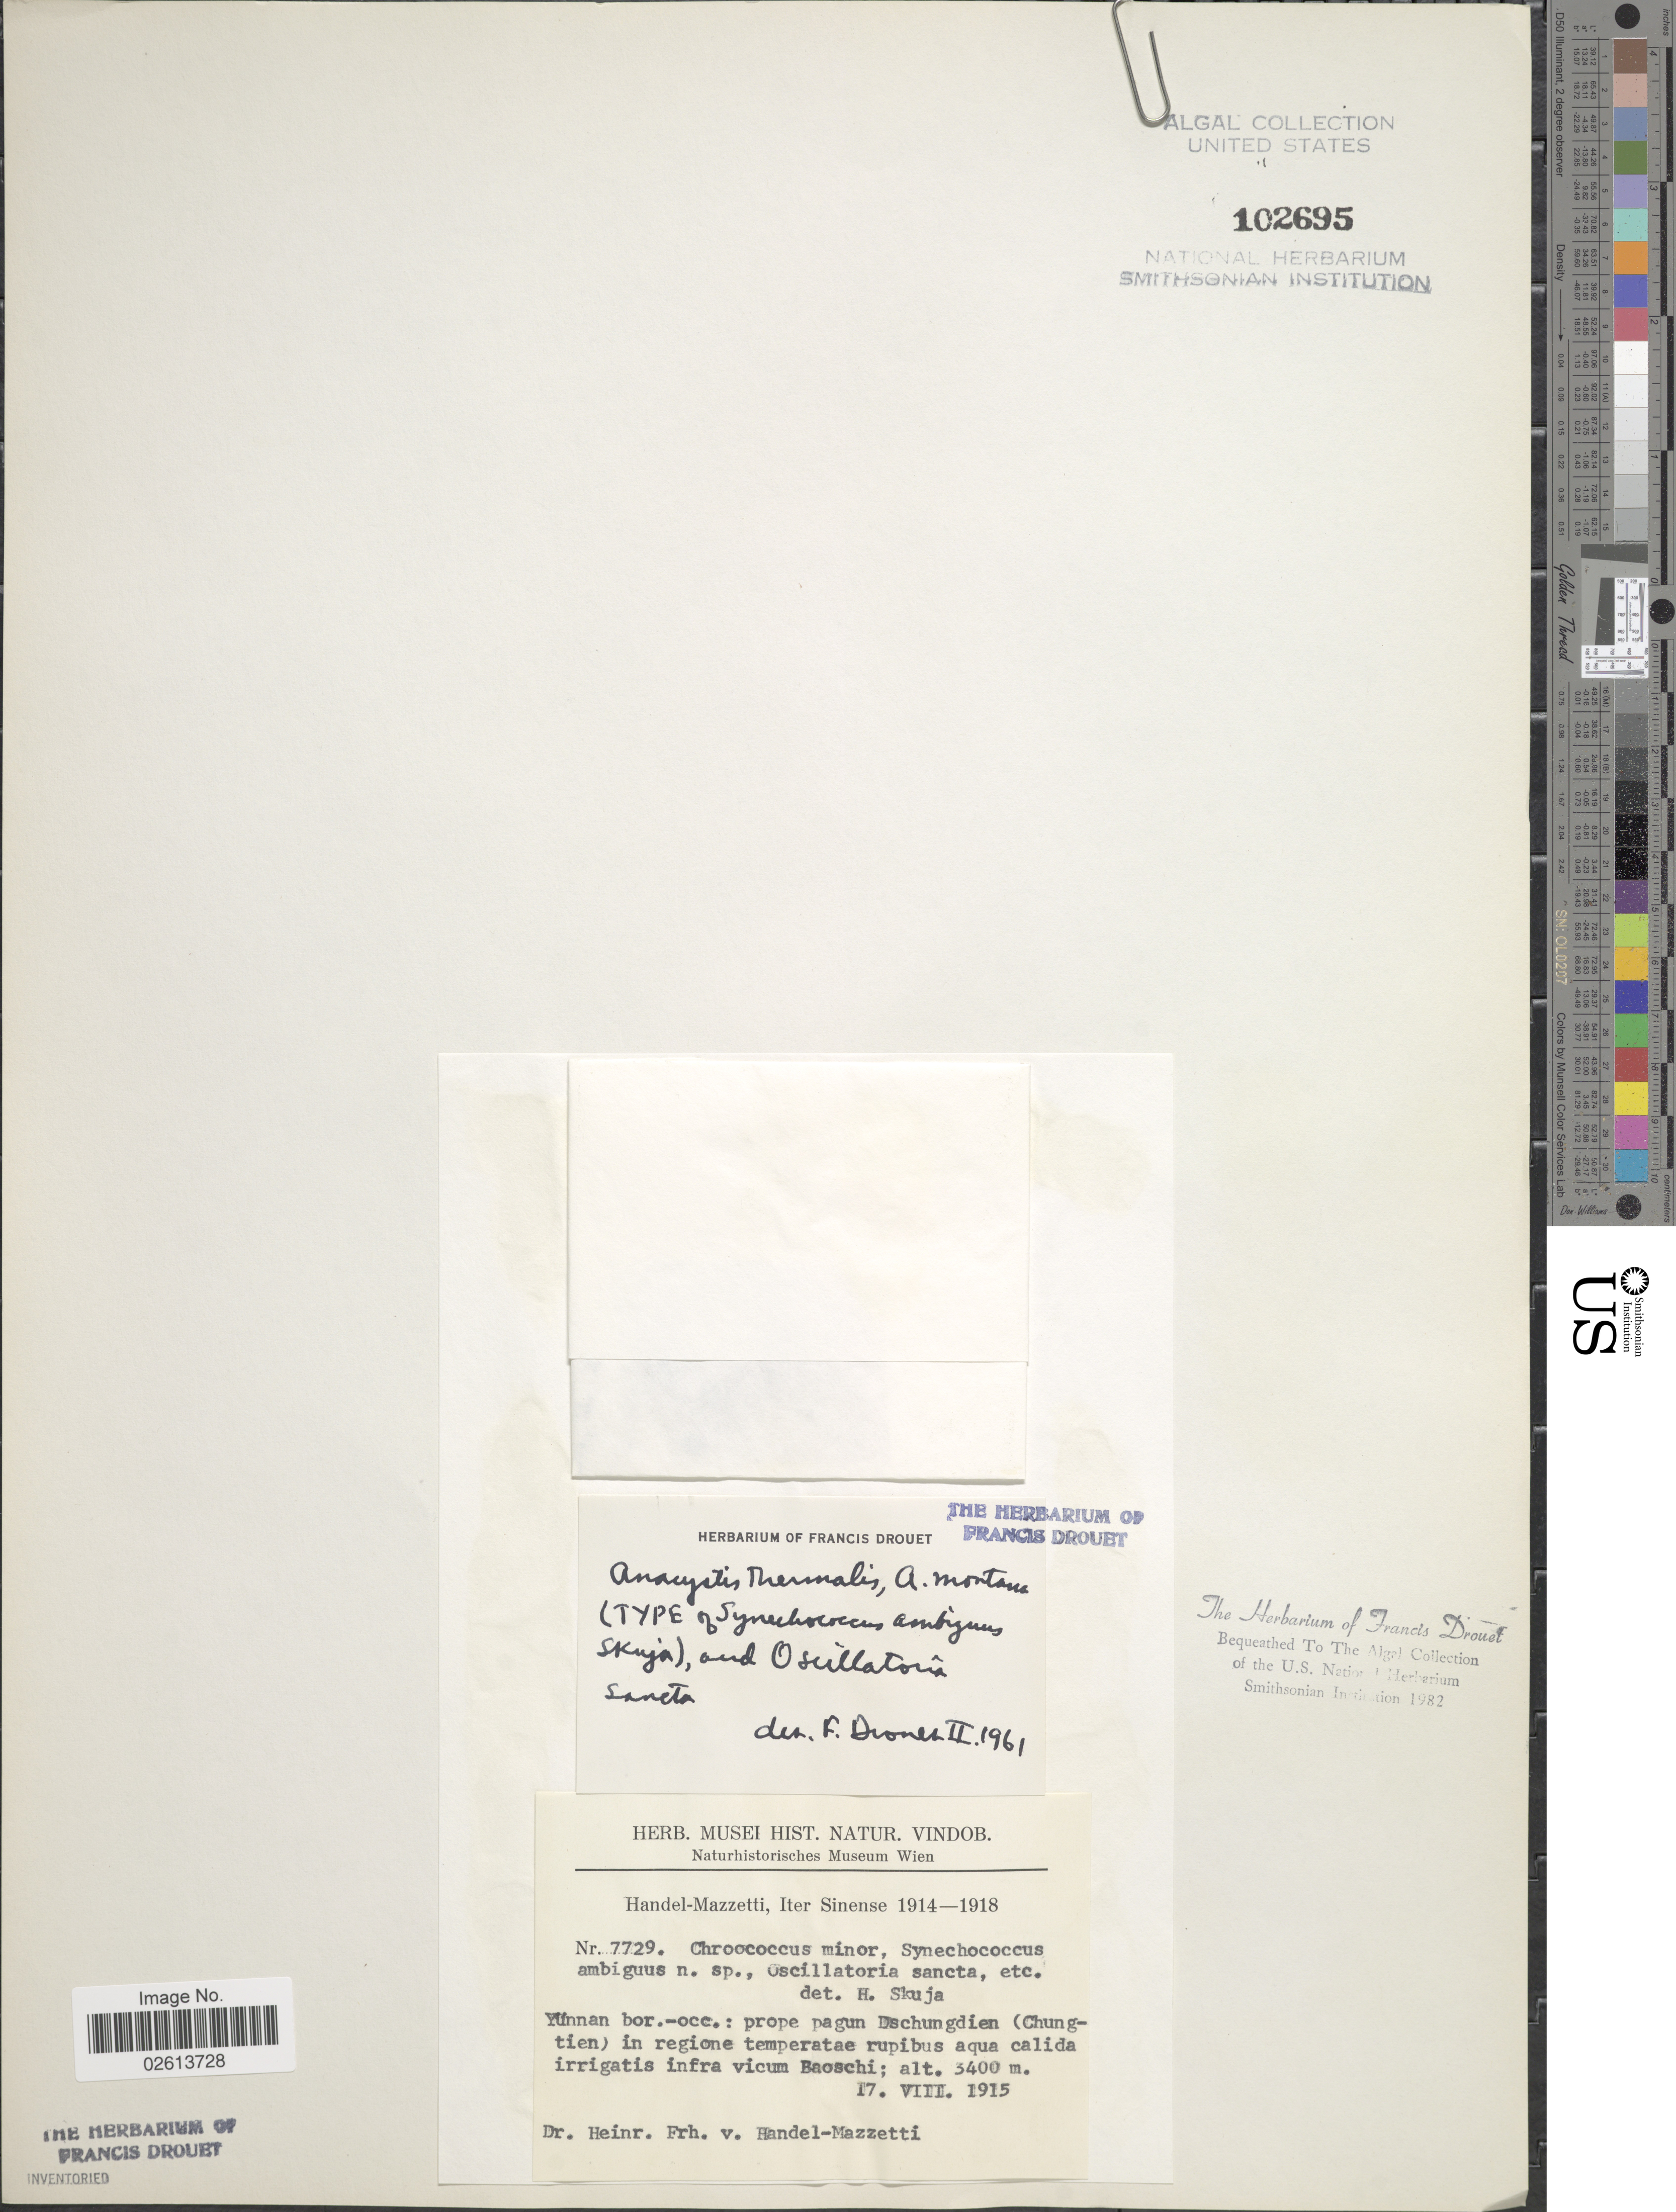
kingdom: Bacteria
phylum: Cyanobacteria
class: Cyanobacteriia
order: Cyanobacteriales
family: Chroococcaceae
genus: Anacystis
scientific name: Anacystis thermalis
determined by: Drouet, F. E.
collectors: H. Handel-Mazzetti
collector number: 7729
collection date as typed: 17. VIII. 1915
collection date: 1915-08-17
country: China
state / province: Yunnan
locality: Chungtien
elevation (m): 3400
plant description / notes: Handel-Mazzetti, Iter Sinense, 1914-1918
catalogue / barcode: US 102695